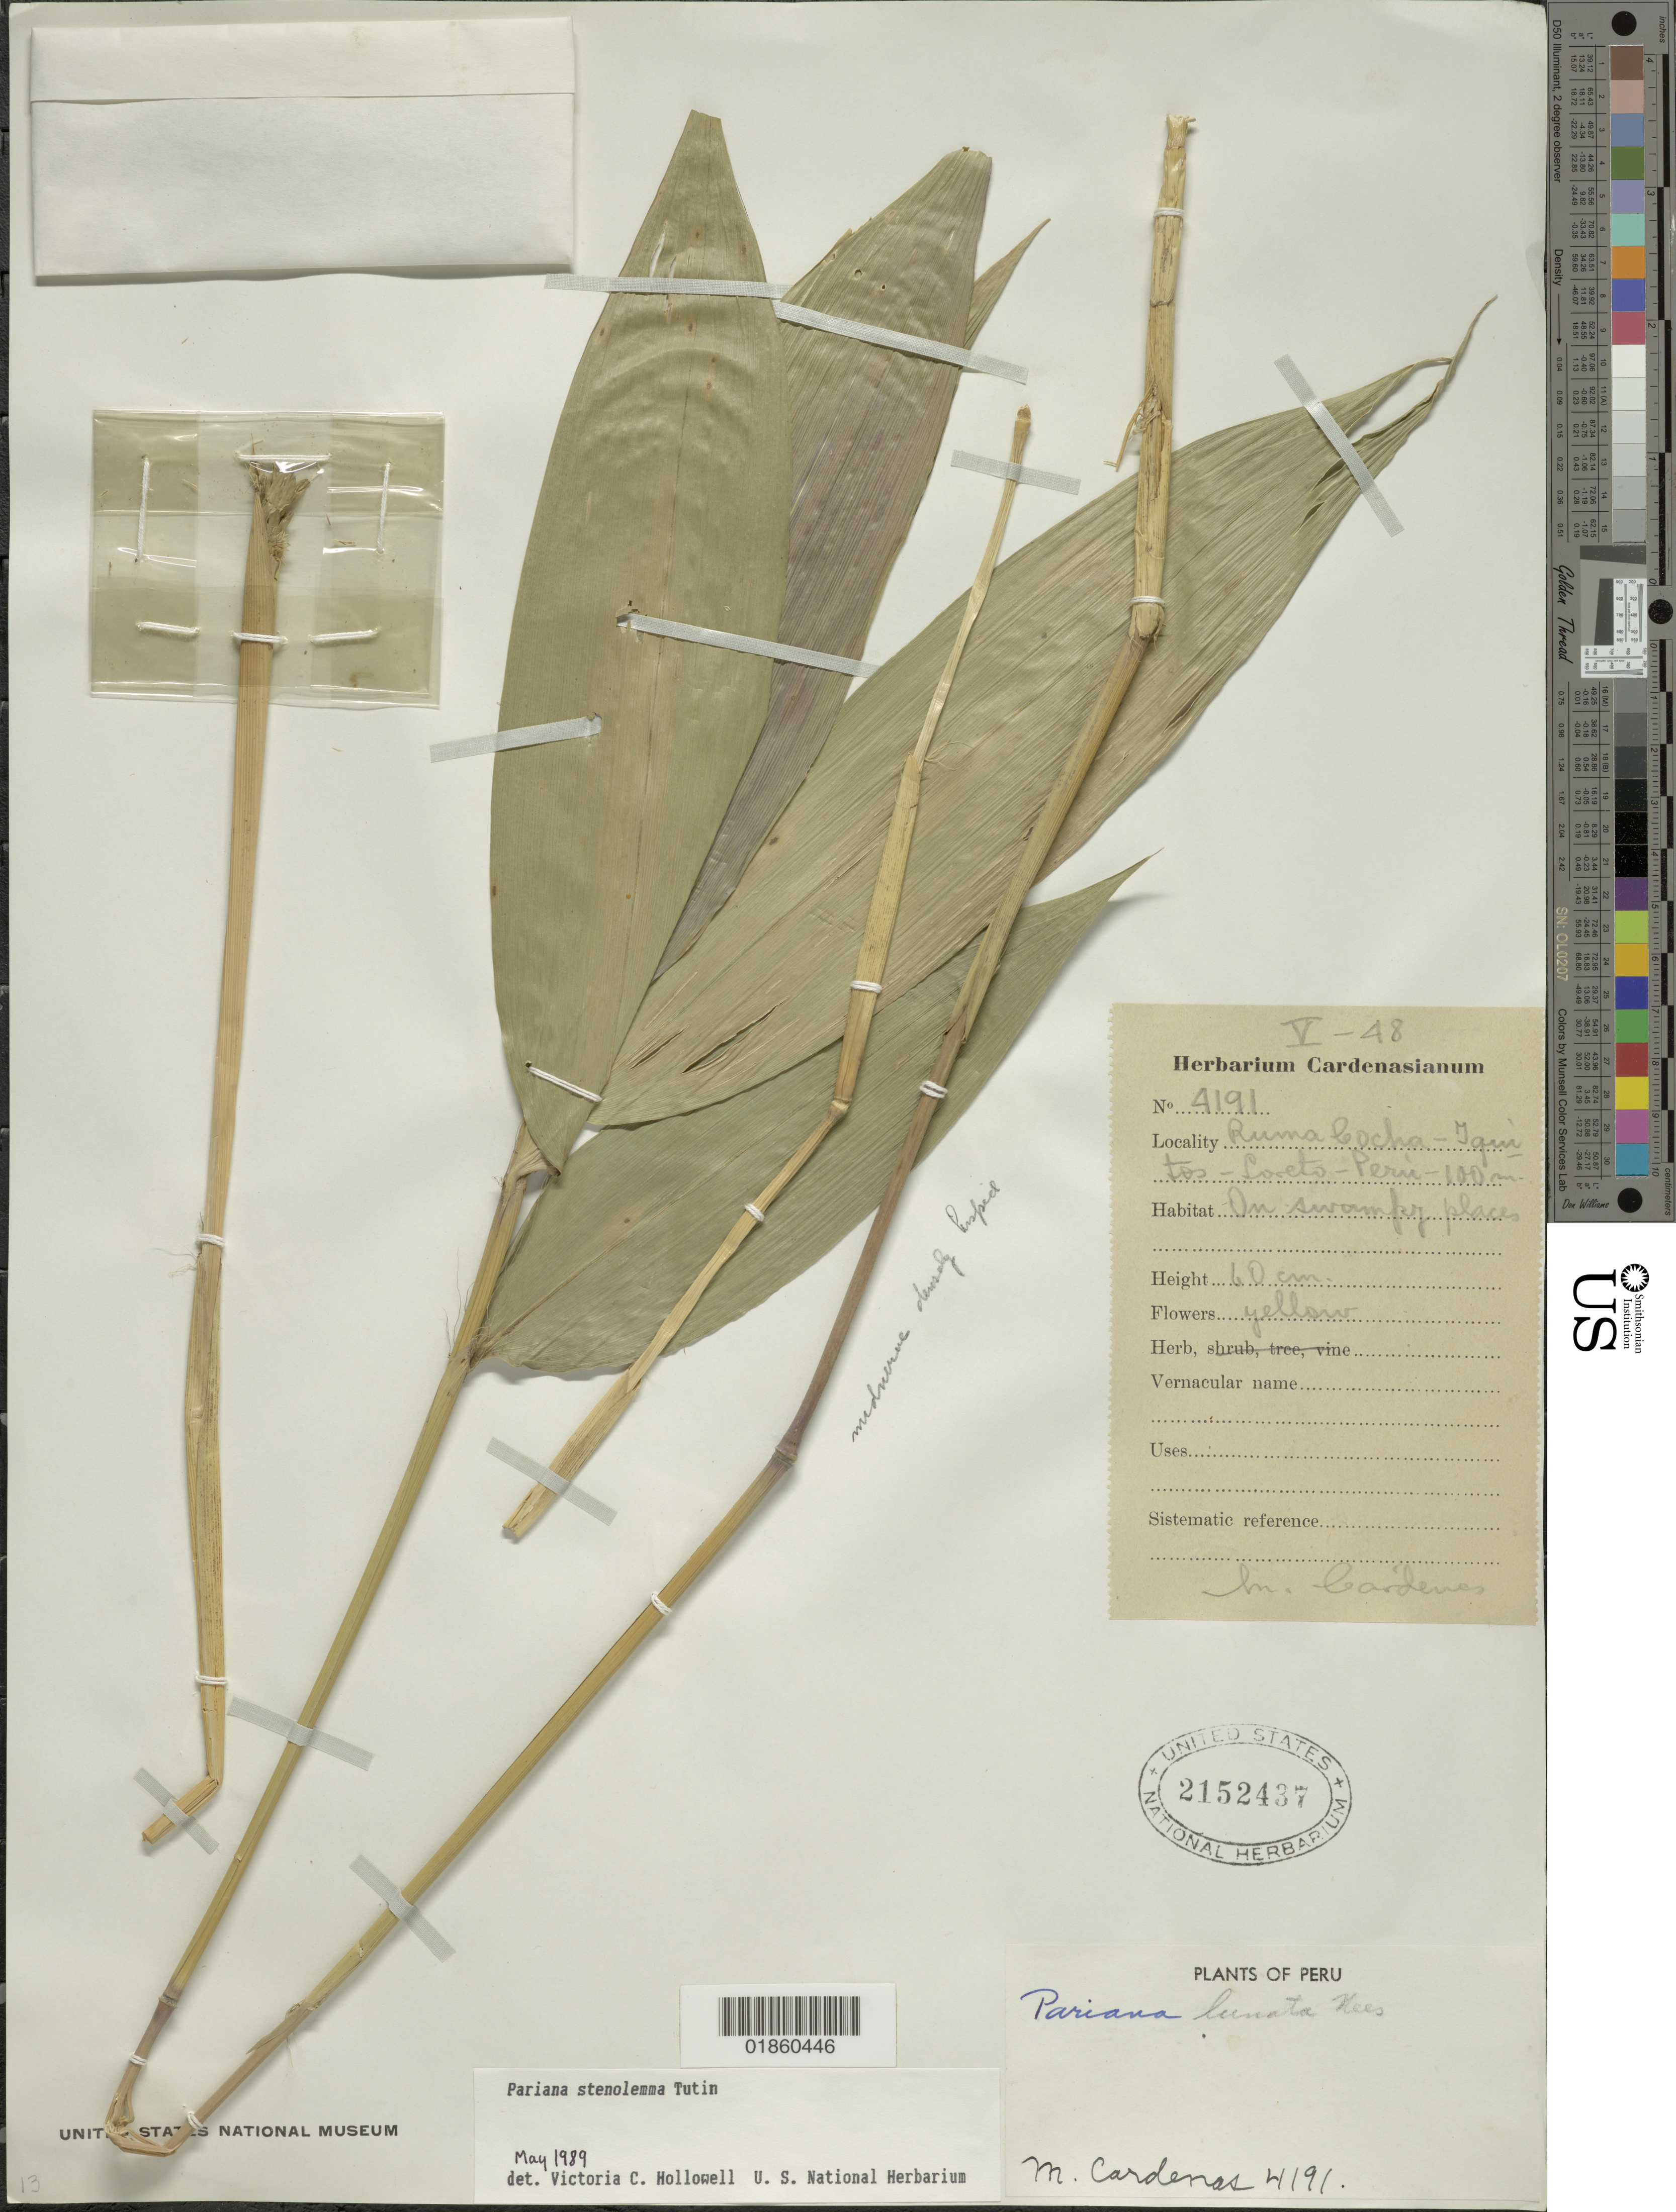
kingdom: Plantae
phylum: Tracheophyta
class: Liliopsida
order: Poales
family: Poaceae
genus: Pariana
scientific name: Pariana stenolemma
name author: Tutin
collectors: M. Cárdenas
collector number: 4191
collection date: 1949-05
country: Peru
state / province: Loreto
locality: Rumo Cocha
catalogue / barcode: US 2152437